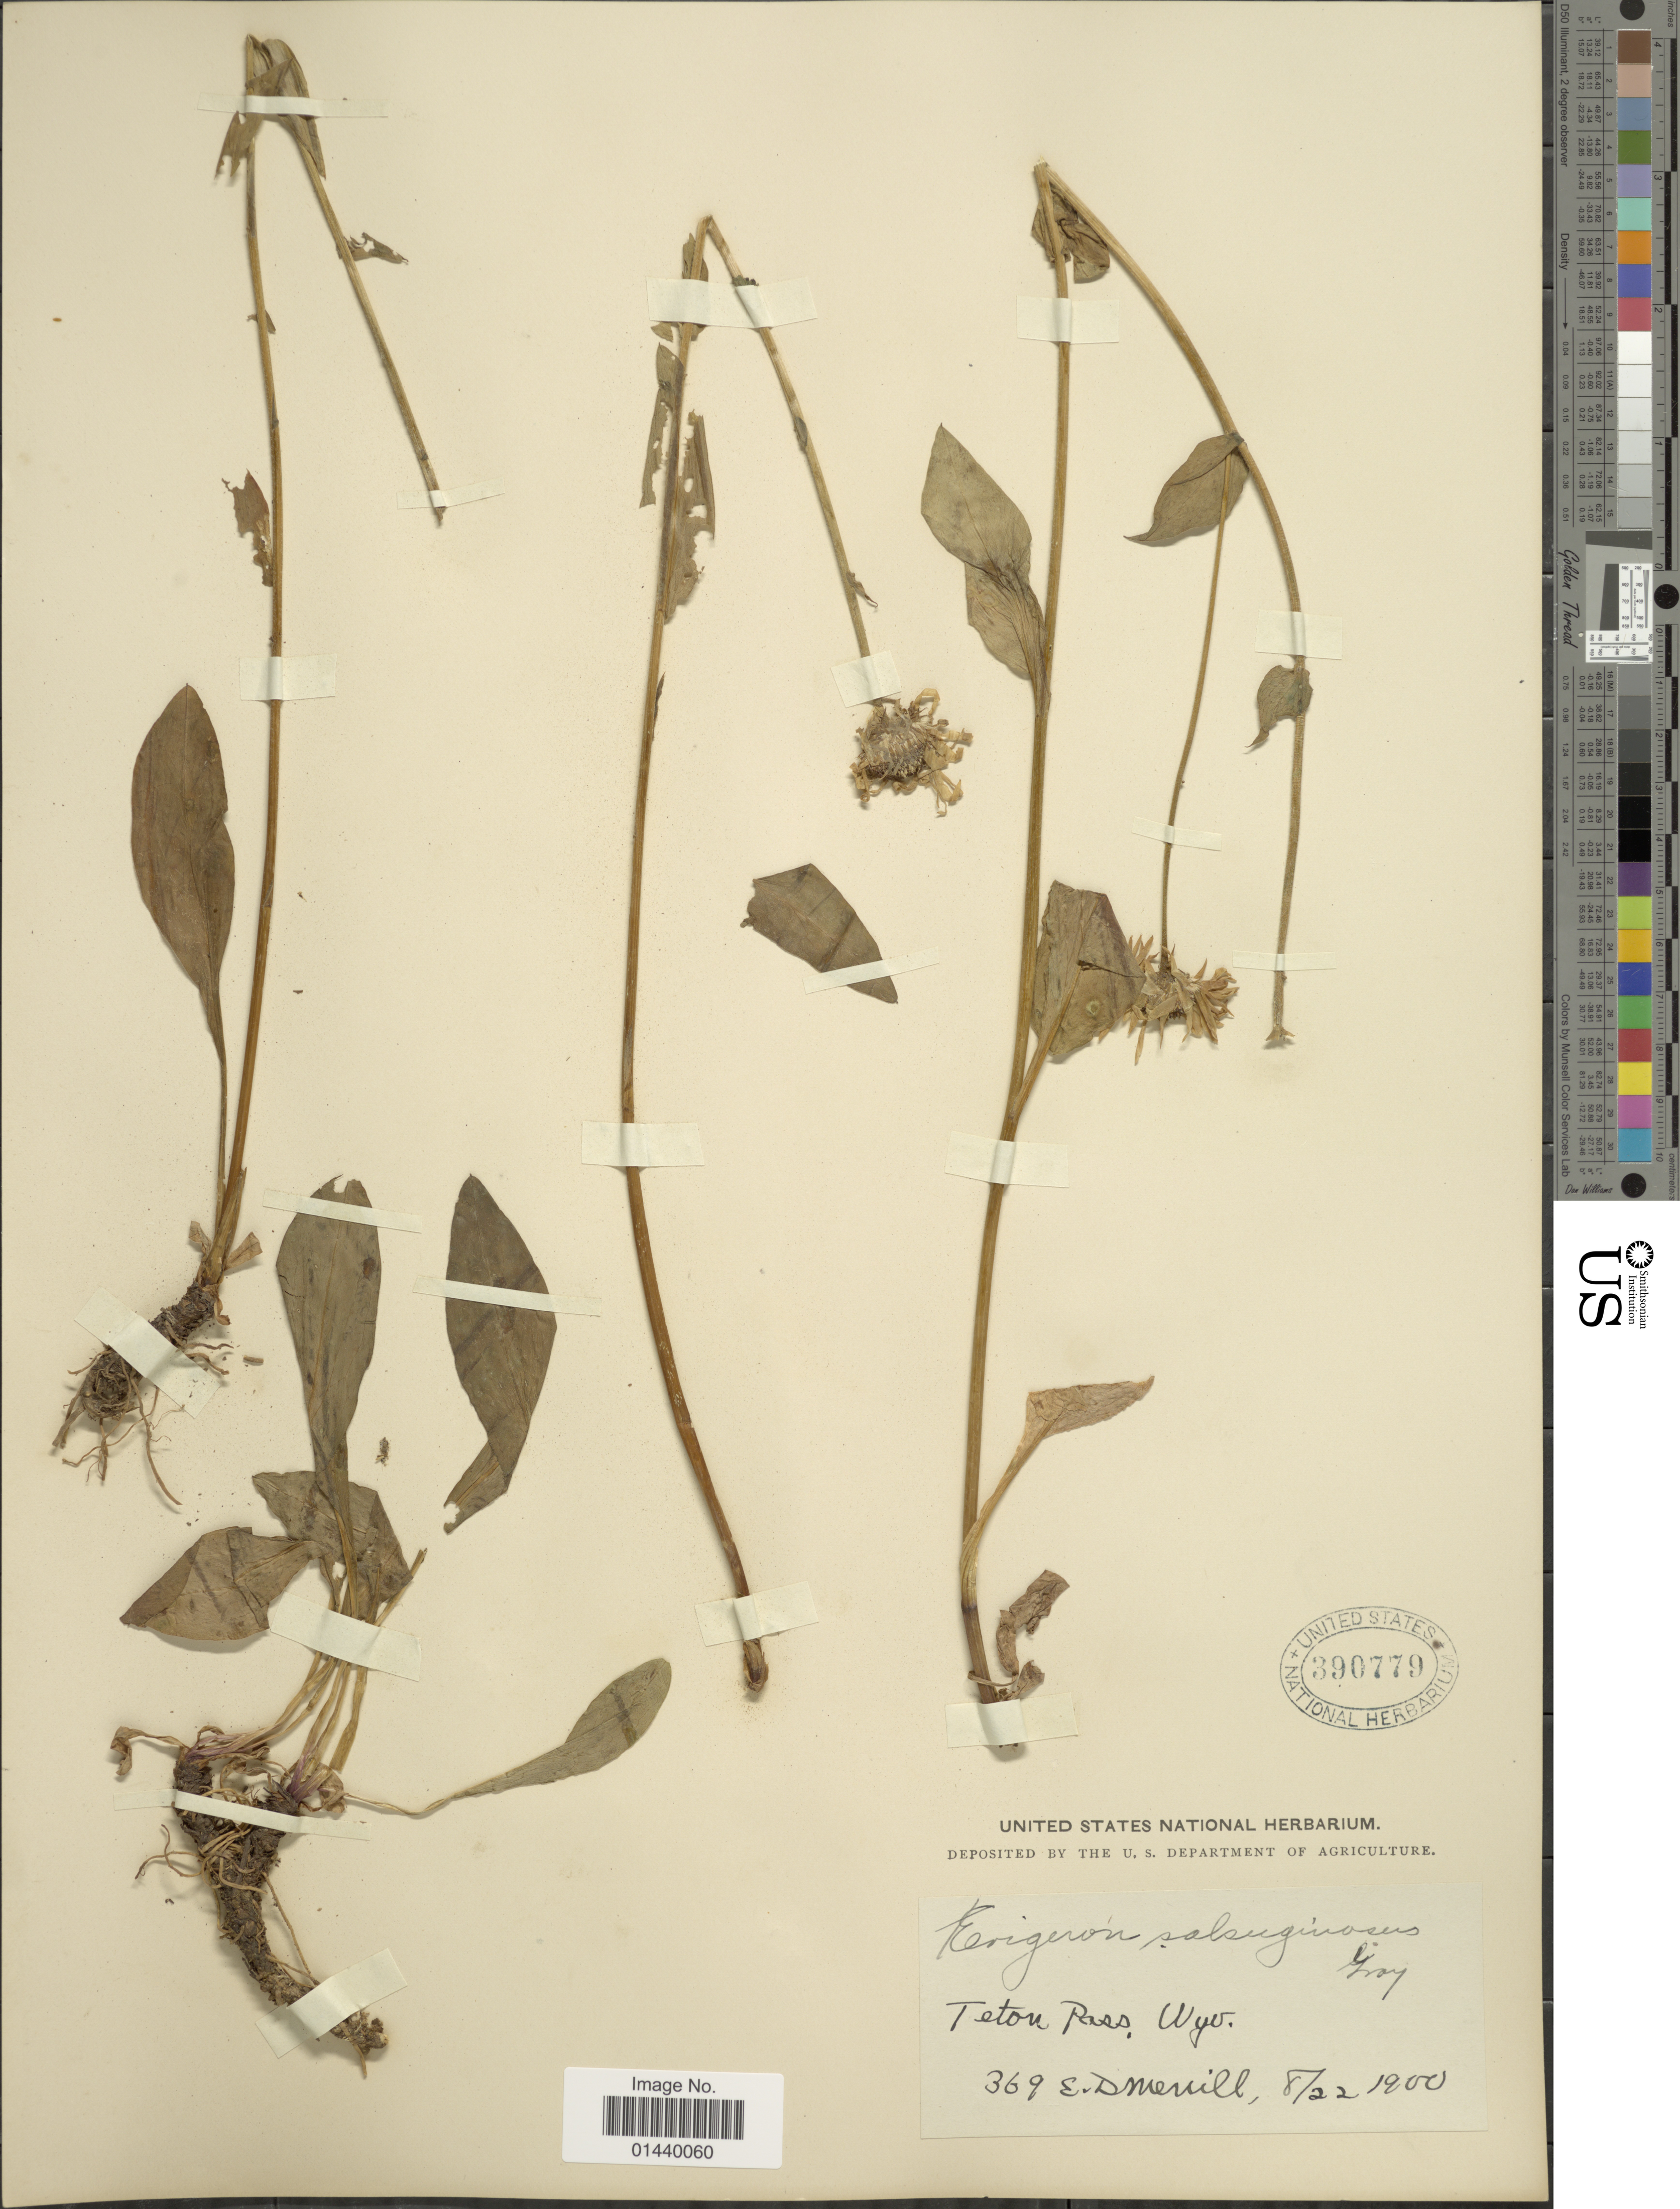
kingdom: Plantae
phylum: Tracheophyta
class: Magnoliopsida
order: Asterales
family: Asteraceae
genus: Erigeron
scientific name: Erigeron salsuginosus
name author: (Richardson ex R. Br.) A. Gray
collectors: E. D. Merrill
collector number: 369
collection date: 1900-08-22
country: United States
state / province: Wyoming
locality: Teton Pass. Wyo.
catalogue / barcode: US 390779